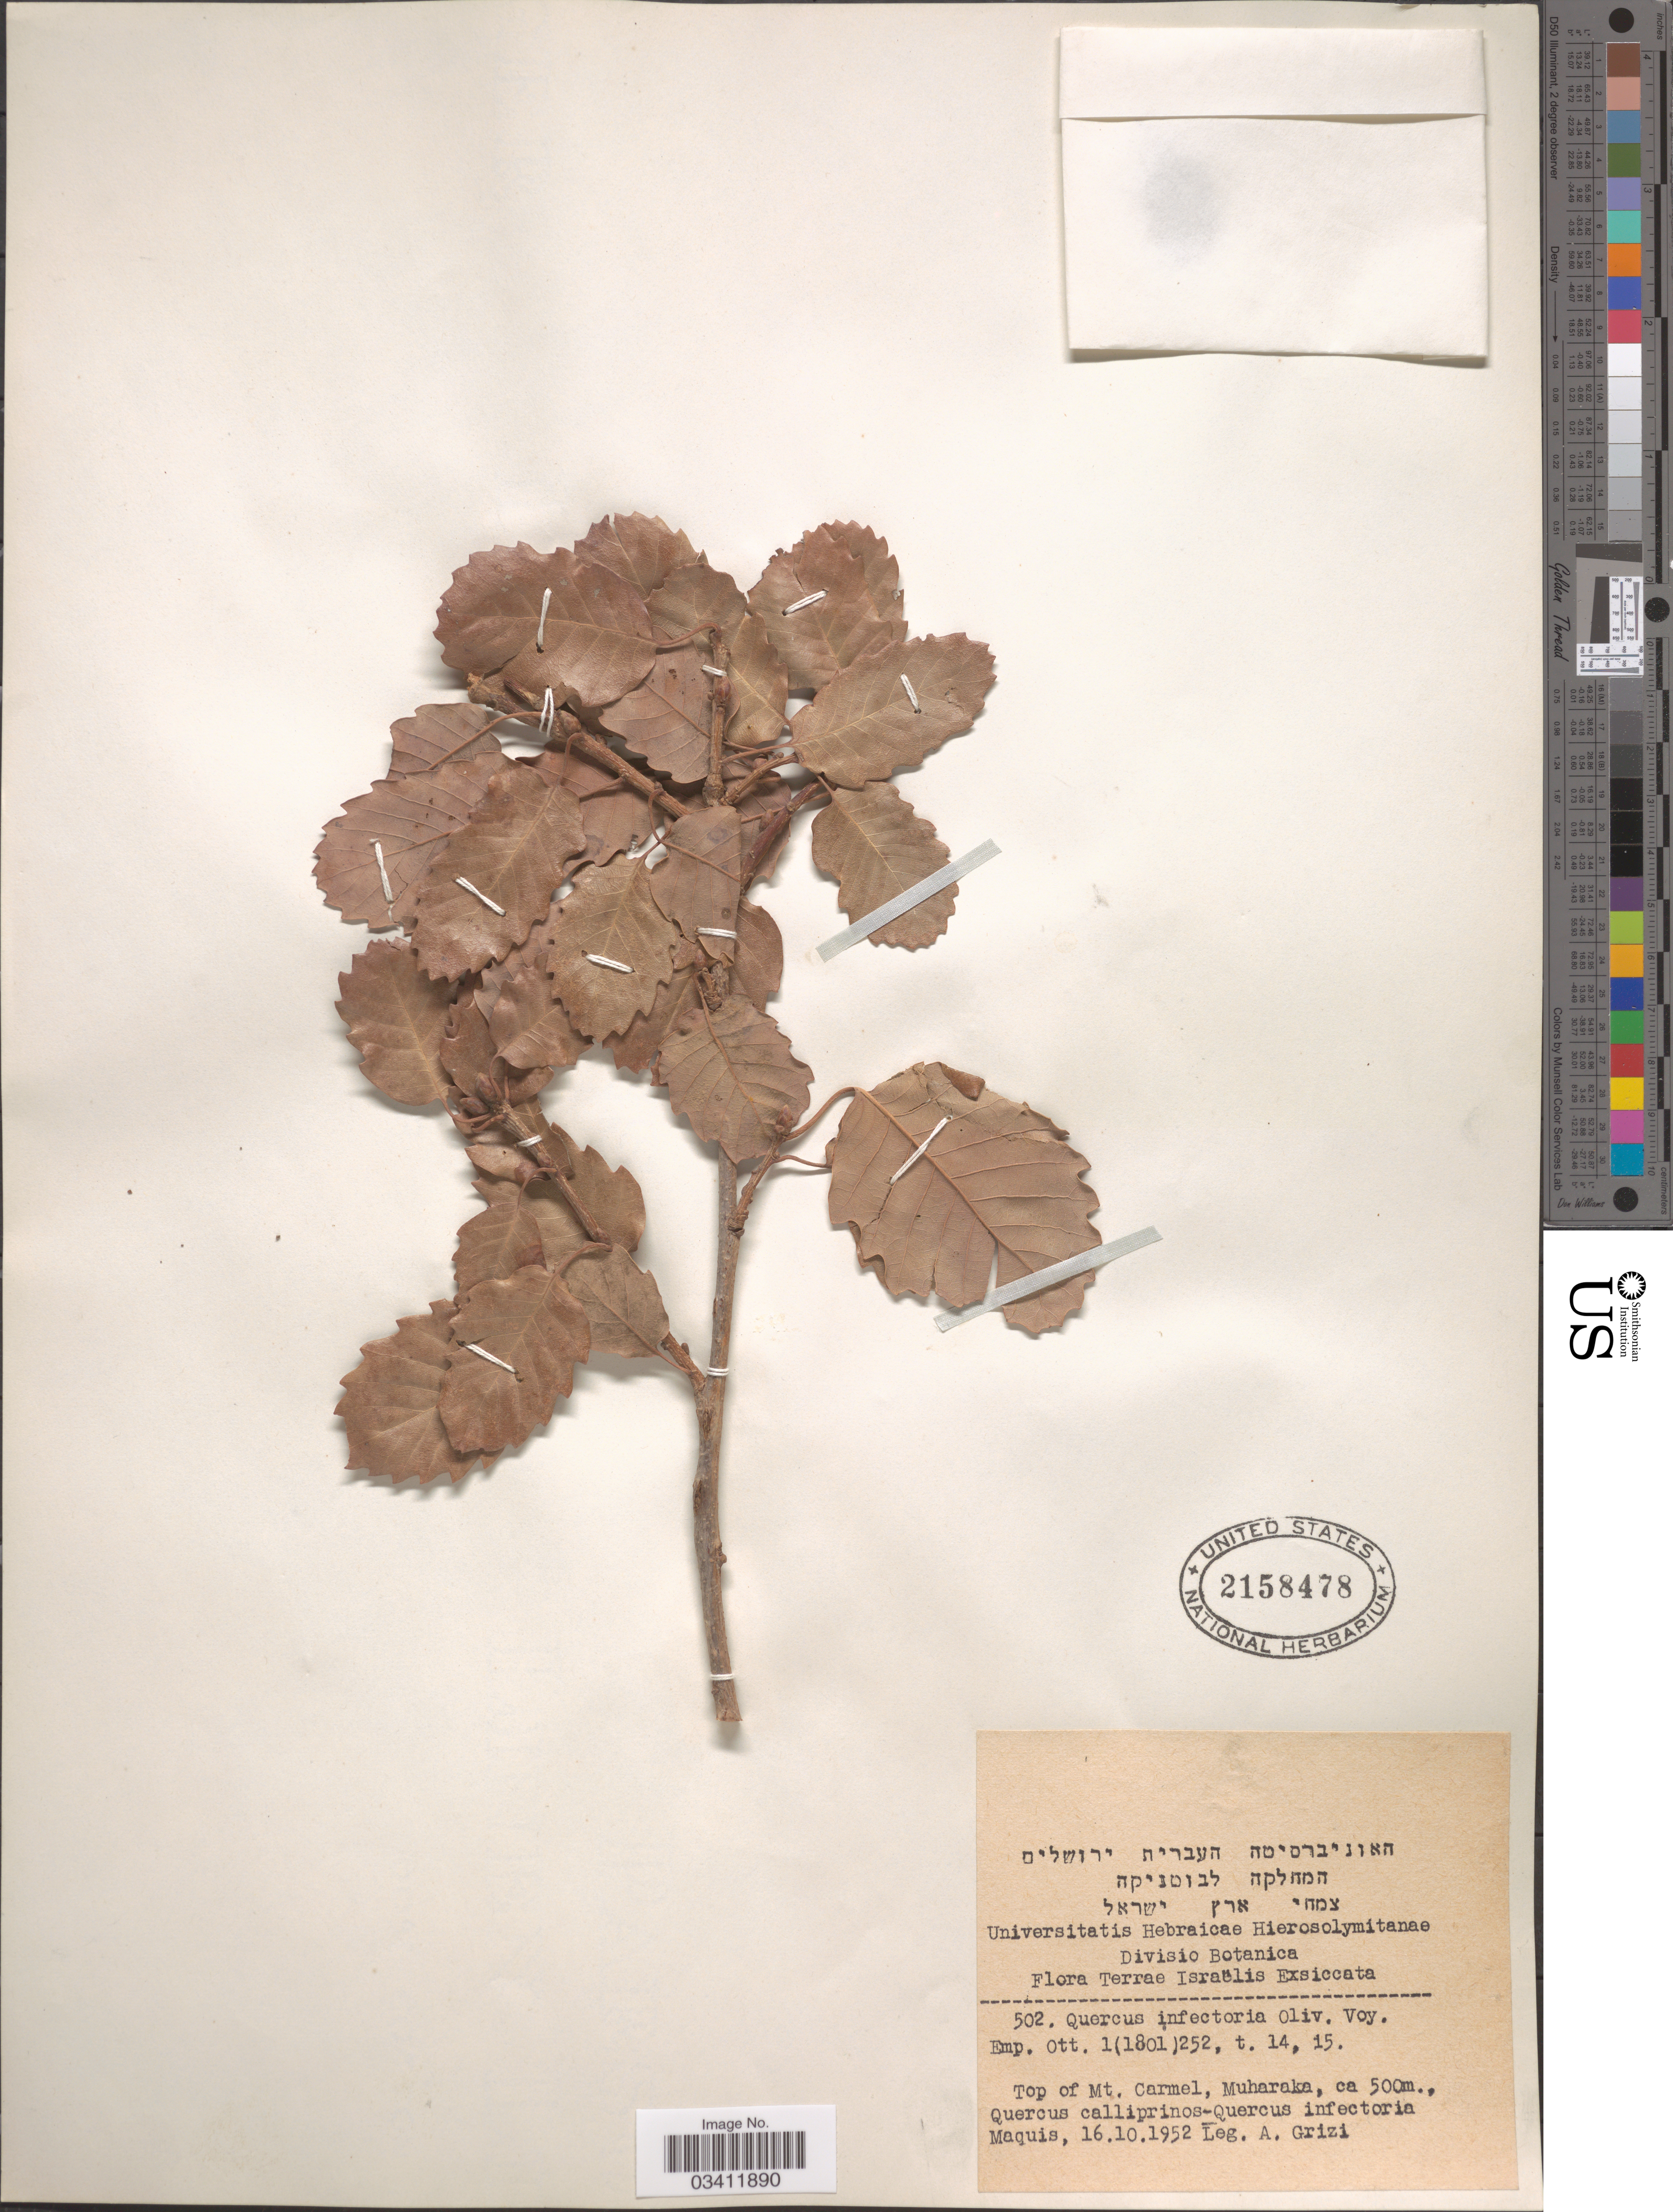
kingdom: Plantae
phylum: Tracheophyta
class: Magnoliopsida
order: Fagales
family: Fagaceae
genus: Quercus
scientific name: Quercus infectoria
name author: Olivier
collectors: A. Grizi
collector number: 502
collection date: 1952-10-16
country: Israel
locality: Terrae Israëlis. Top of Mt. Carmel, Muharaka.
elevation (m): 500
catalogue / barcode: US 2158478